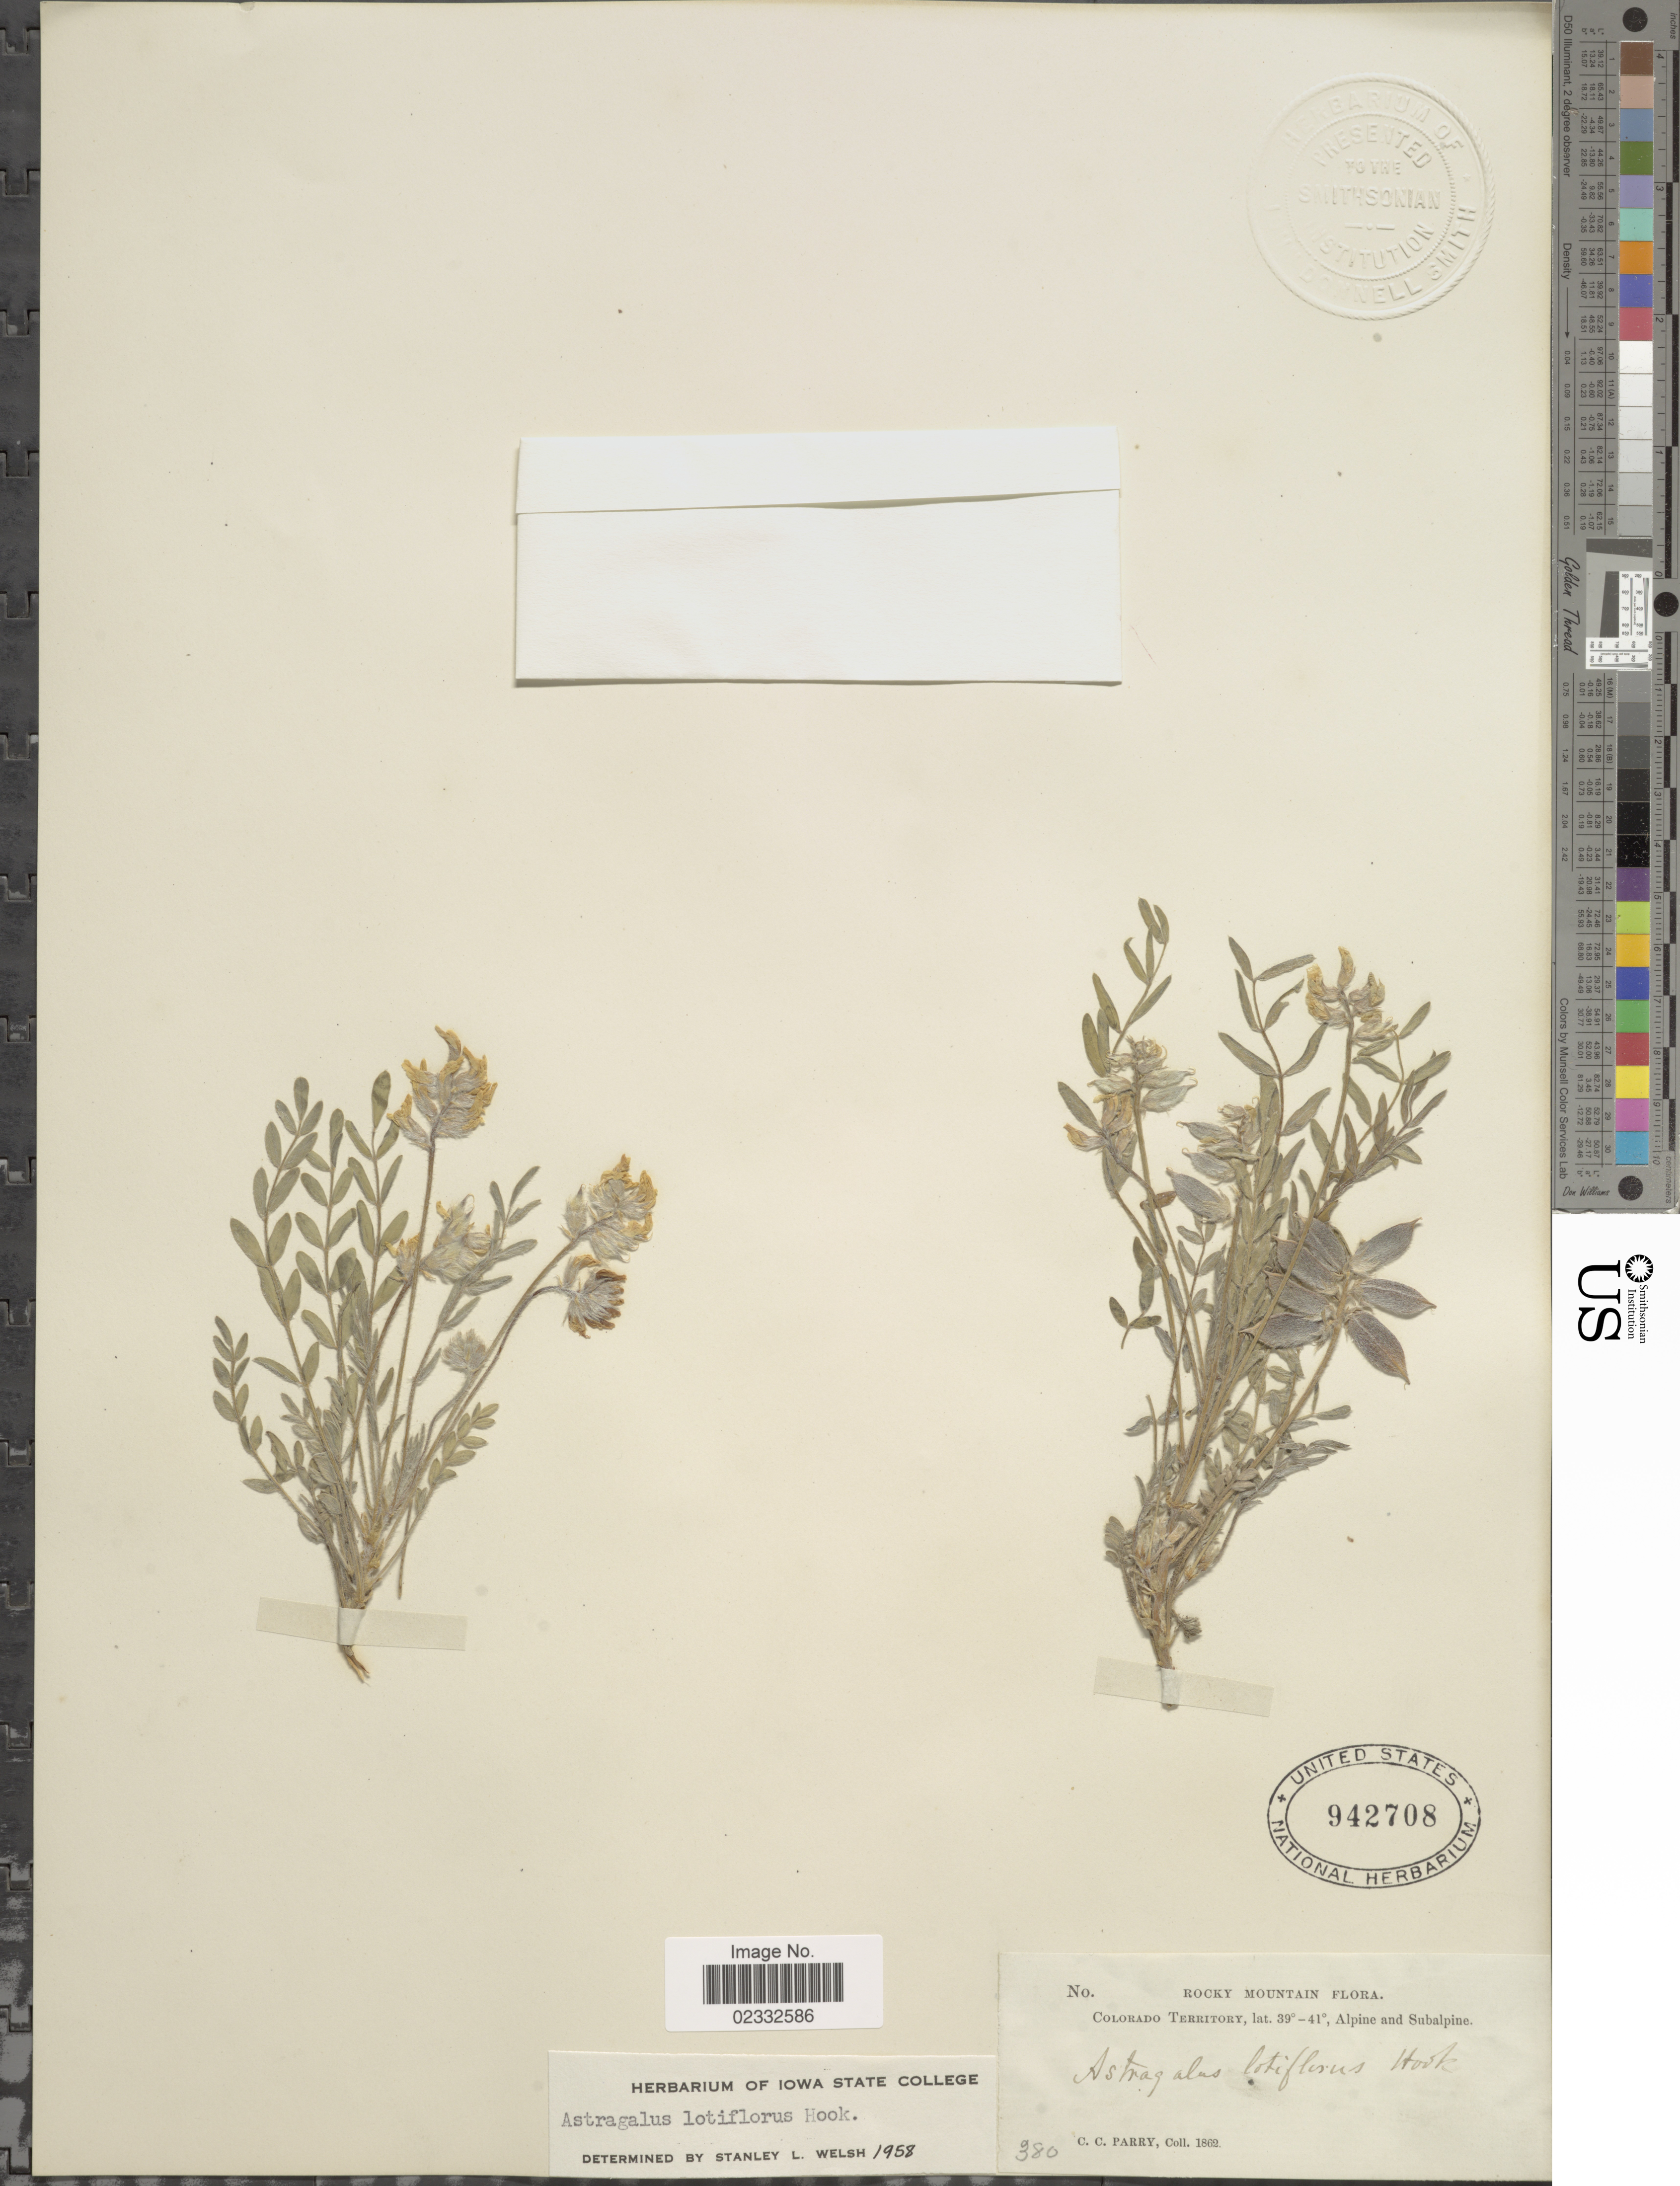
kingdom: Plantae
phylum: Tracheophyta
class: Magnoliopsida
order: Fabales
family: Fabaceae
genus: Astragalus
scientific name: Astragalus lotiflorus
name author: Hook.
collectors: C. C. Parry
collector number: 380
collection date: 1862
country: United States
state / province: Colorado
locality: Rocky Mountain. Colorado Territory, Alpine and Subalpine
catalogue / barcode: US 942708